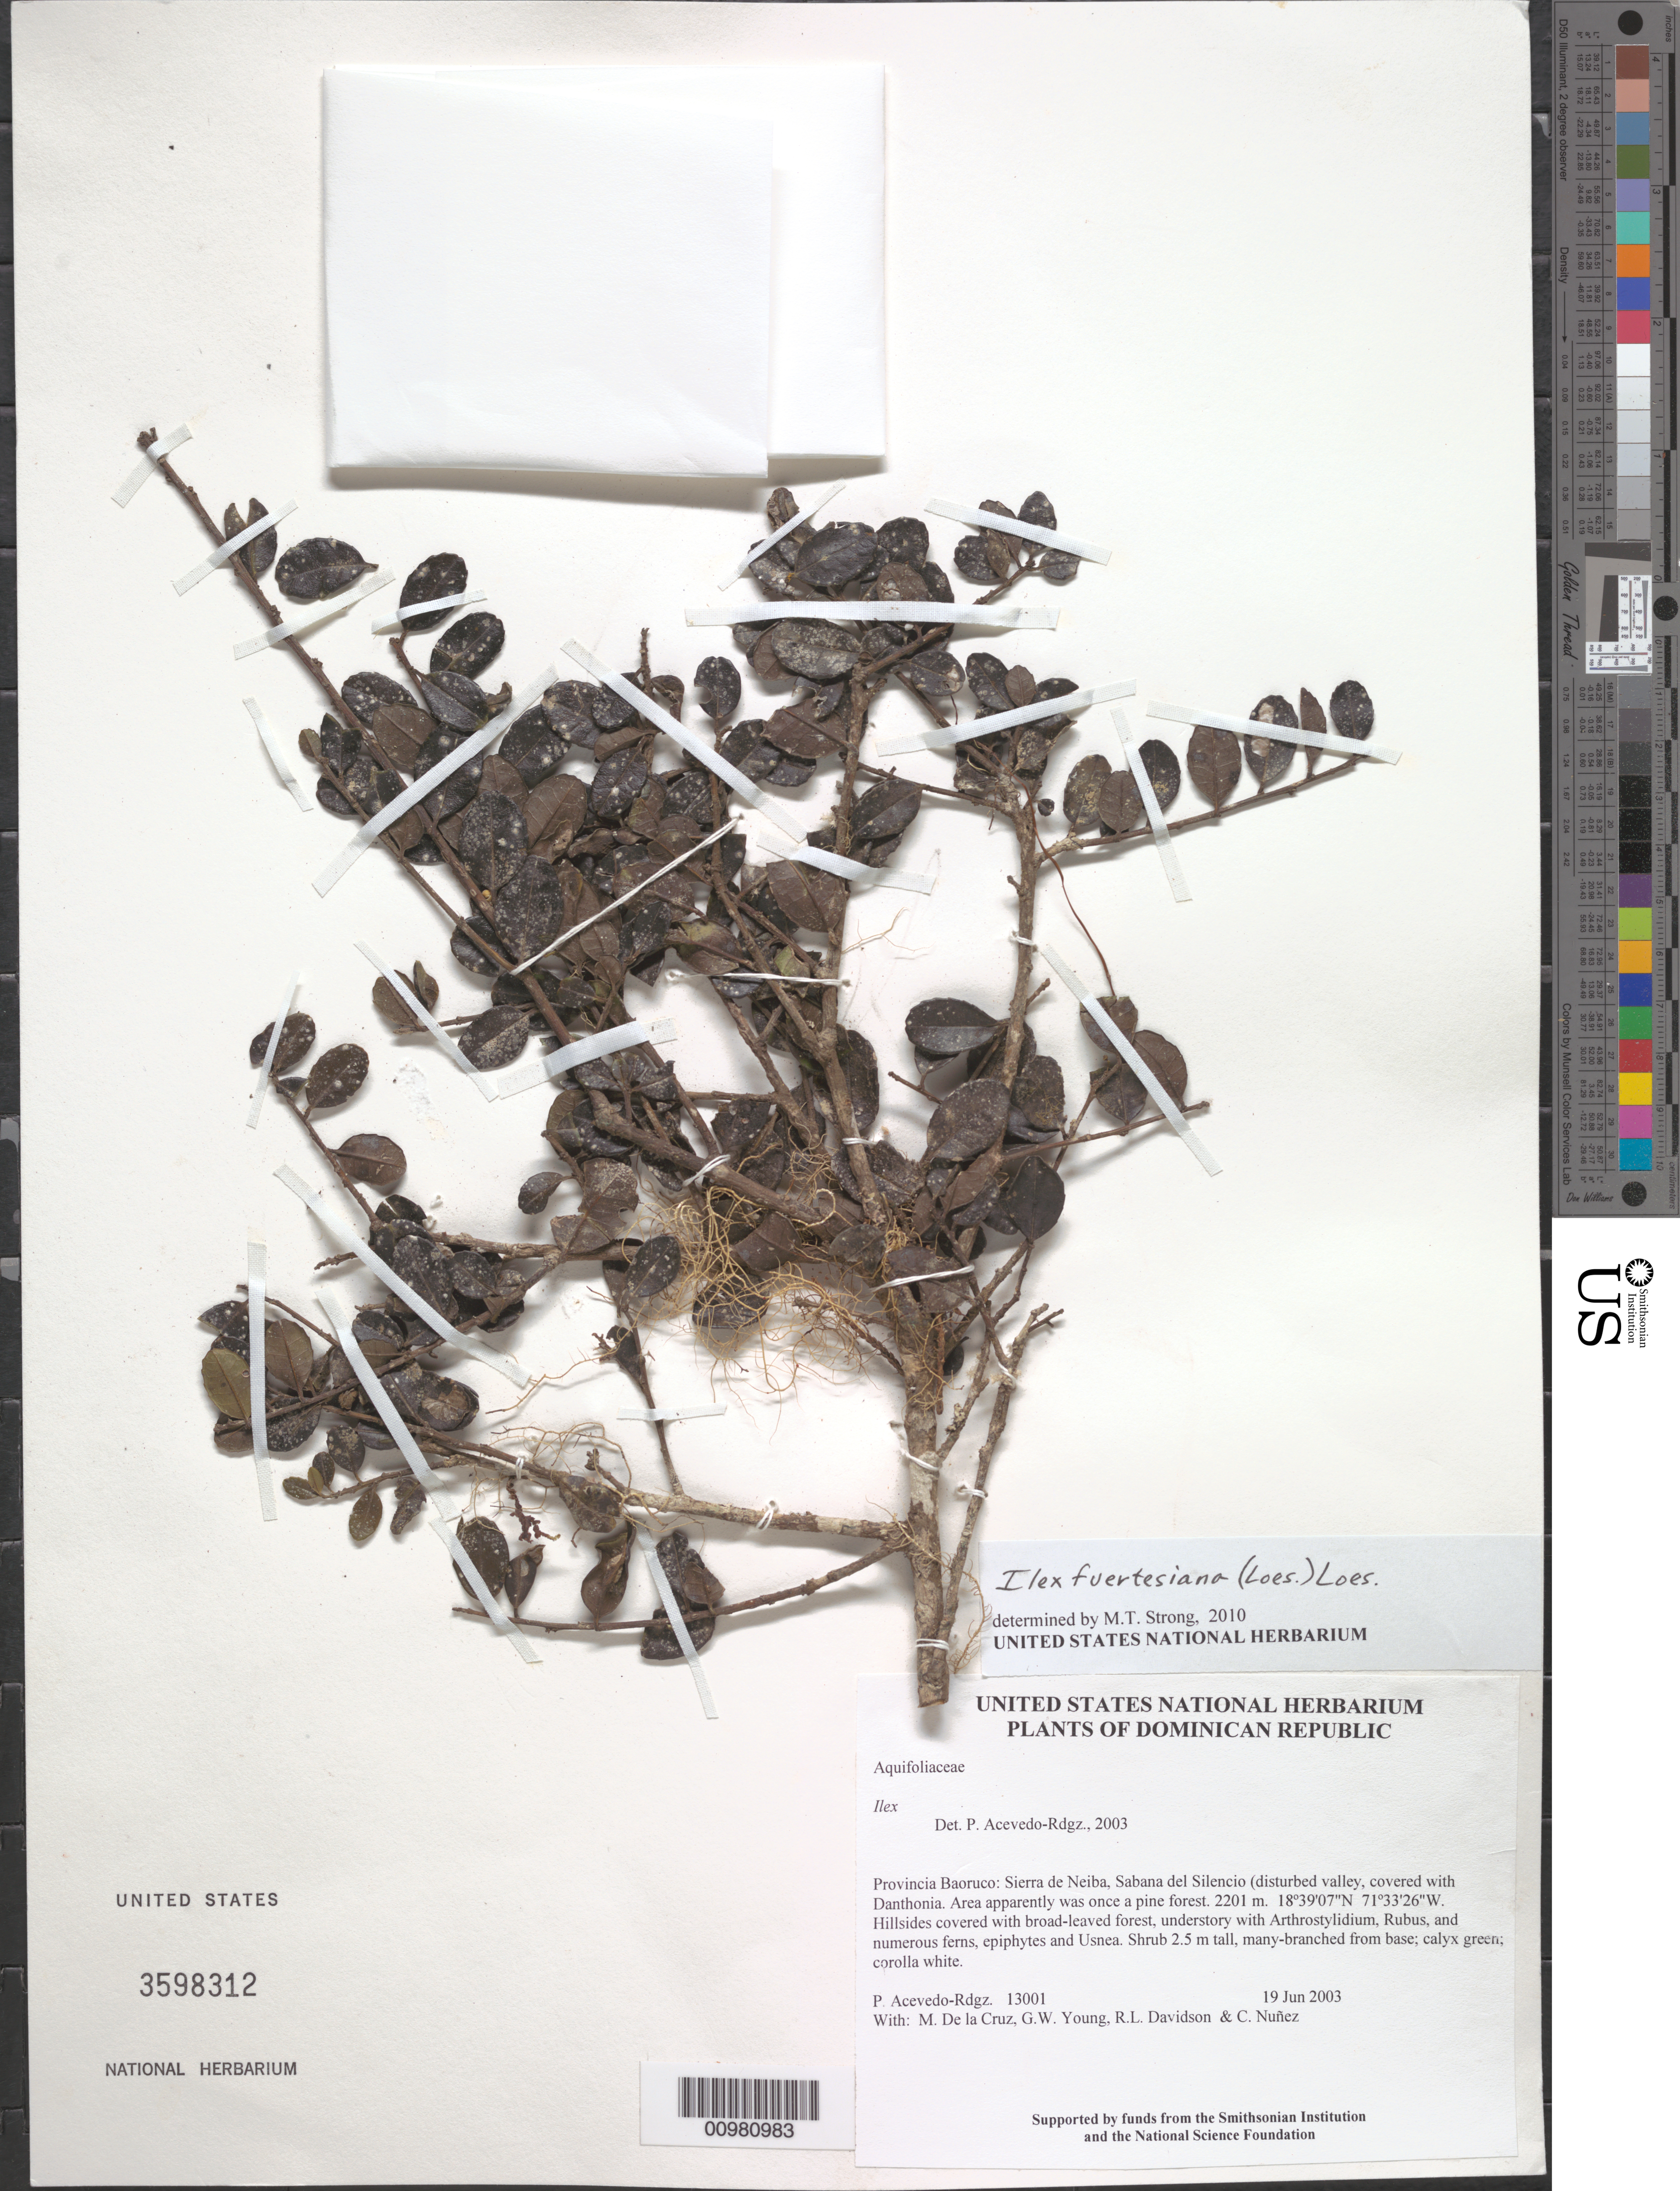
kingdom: Plantae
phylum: Tracheophyta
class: Magnoliopsida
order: Aquifoliales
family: Aquifoliaceae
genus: Ilex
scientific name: Ilex fuertesiana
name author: (Loes.) Loes.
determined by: Strong, M. T., (US), Smithsonian Institution - National Museum of Natural History (UNITED STATES)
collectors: P. Acevedo-Rodr., M. de la Cruz, J. Rawlins, G. Young, R. Davidson & C. Nunez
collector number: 13001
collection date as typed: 19 Jun 2003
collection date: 2003-06-19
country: Dominican Republic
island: Hispaniola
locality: Provincia Baoruco: Sierra de Neiba, Sabana del Silencio (disturbed valley, covered with Danthonia. Area apparently was once a pine forest.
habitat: Hillsides covered with broad-leaved forest, understory with Arthrostylidium, Rubus, and numerous ferns, epiphytes and Usnea.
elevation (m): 2201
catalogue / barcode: US 3598312